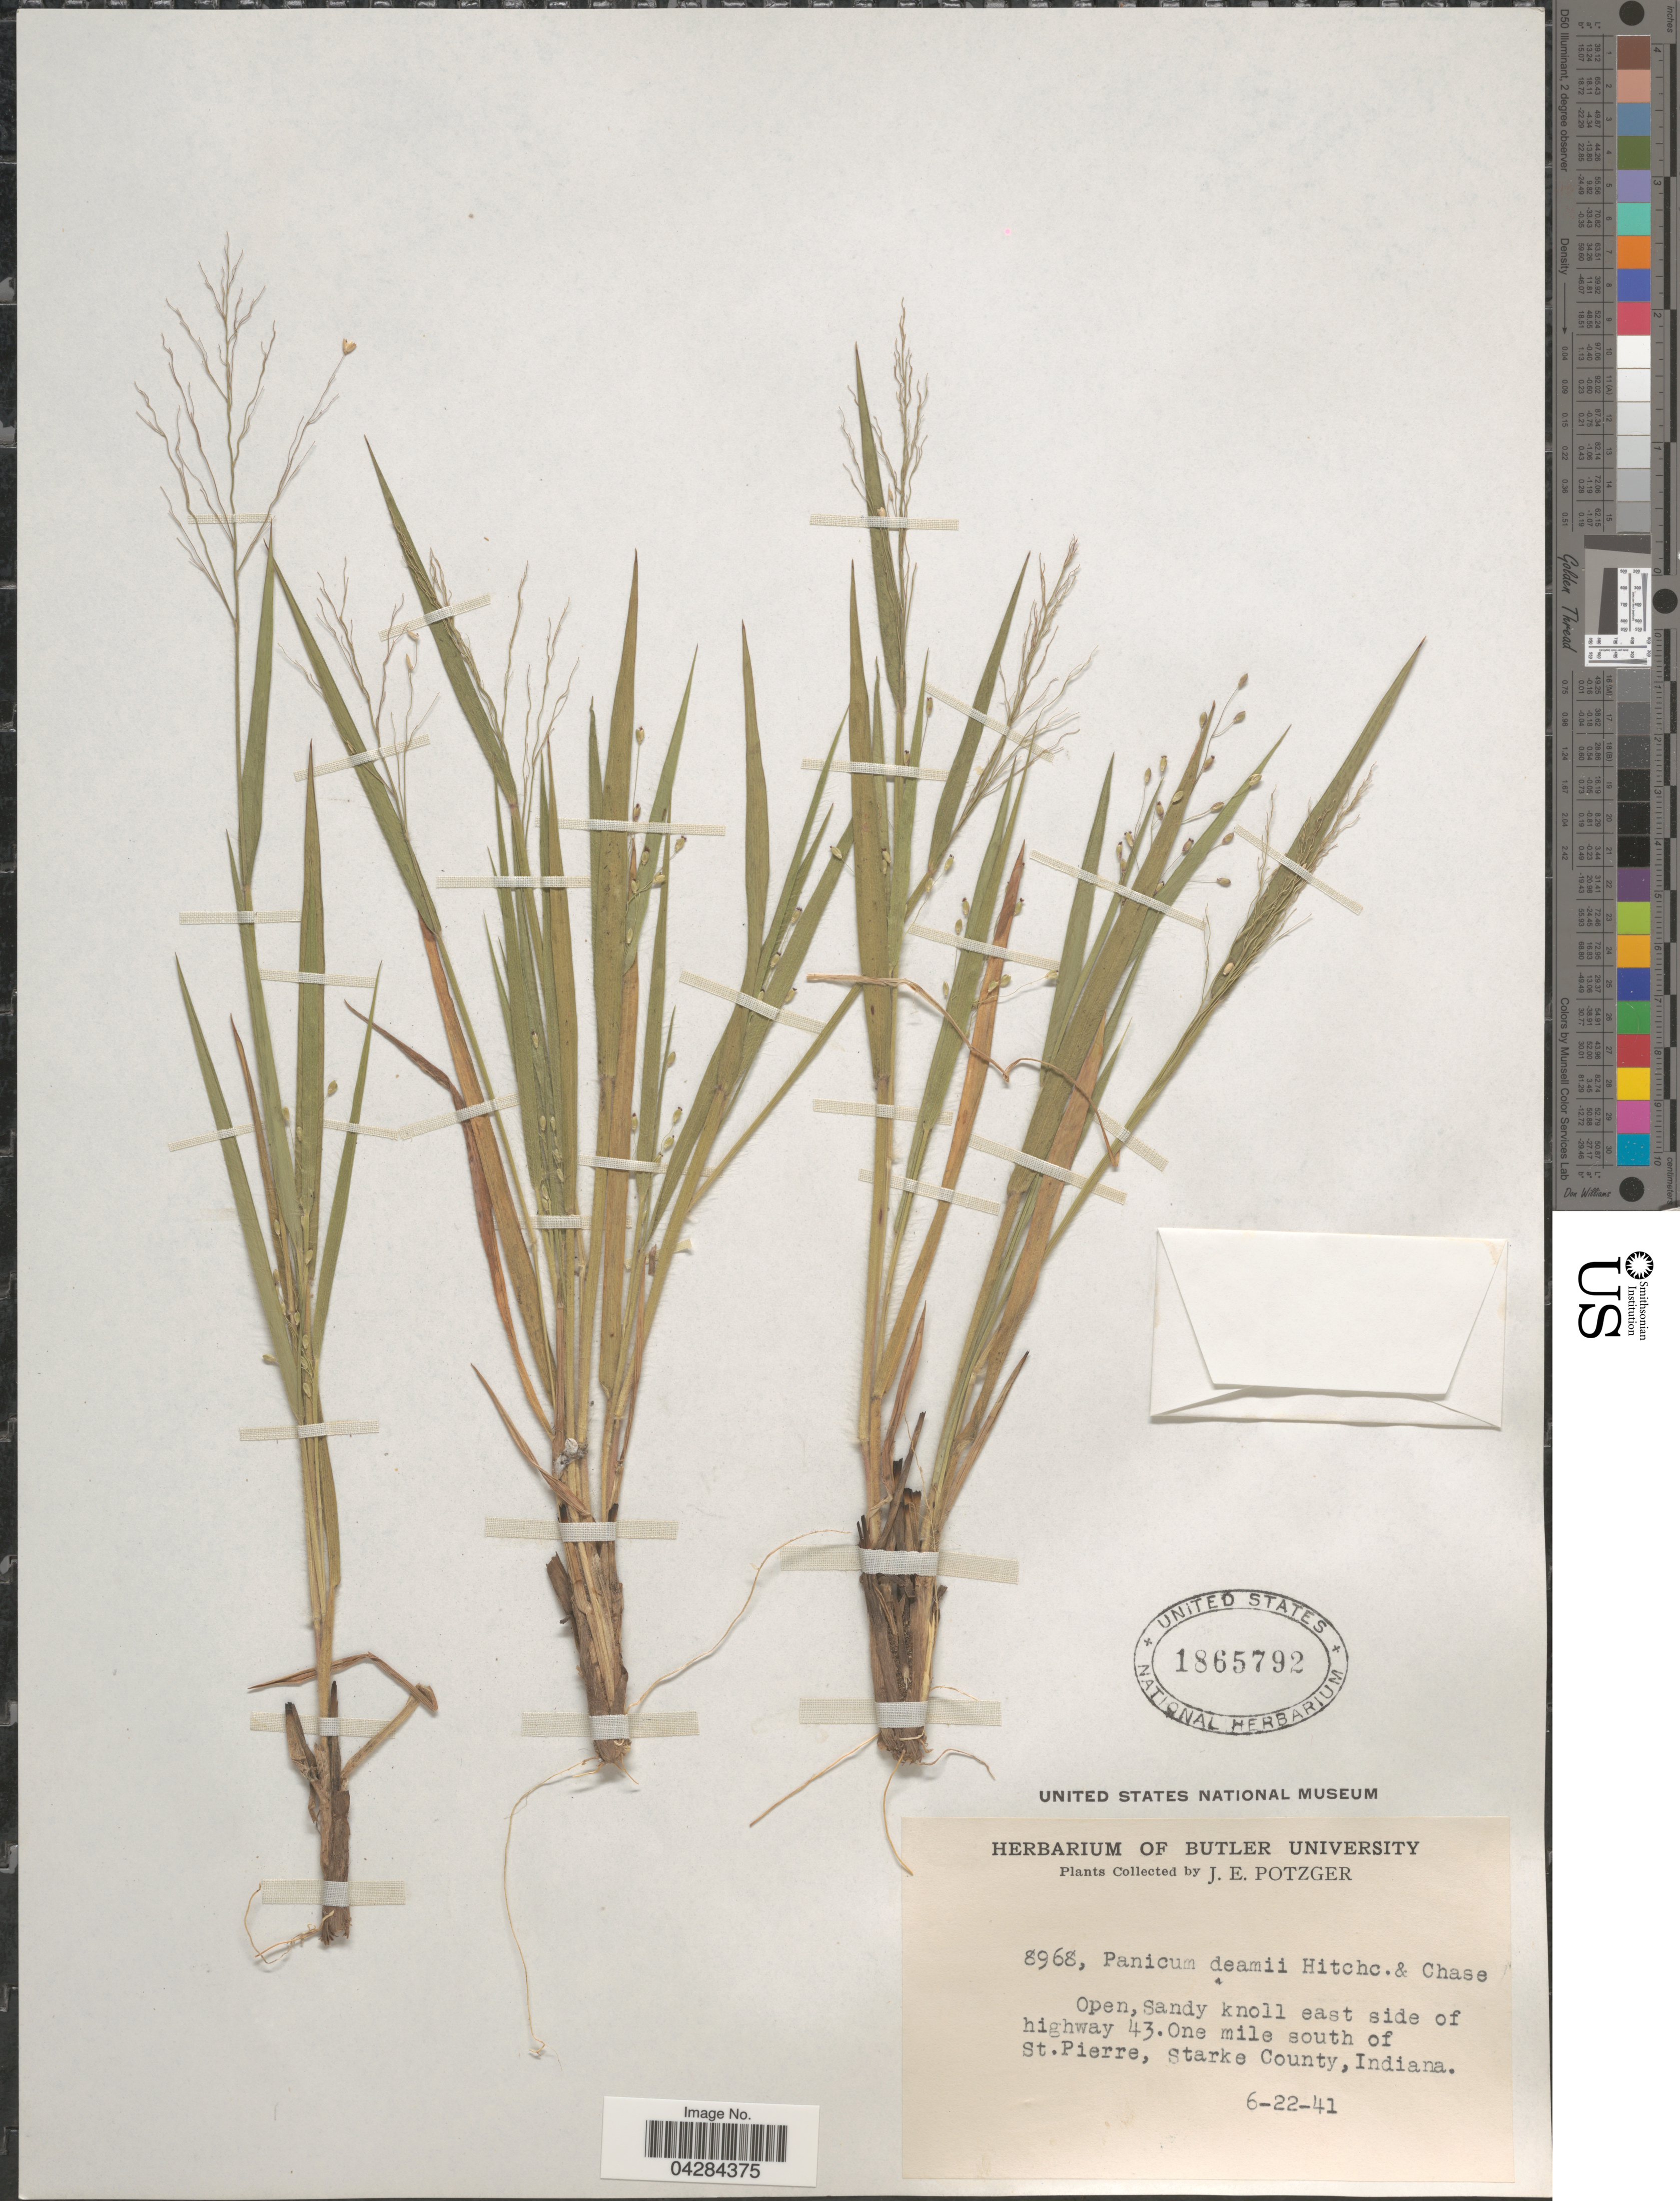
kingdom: Plantae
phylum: Tracheophyta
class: Liliopsida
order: Poales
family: Poaceae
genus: Dichanthelium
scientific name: Dichanthelium ovale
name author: (Elliott) Gould & C.A. Clark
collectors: J. Potzger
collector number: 8968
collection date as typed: Transcribed d/m/y: 22/6/41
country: United States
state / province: Indiana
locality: Open, Sandy knoll east side of highway 43. One mile south of St. Pierre, Starke County.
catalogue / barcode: US 1865792